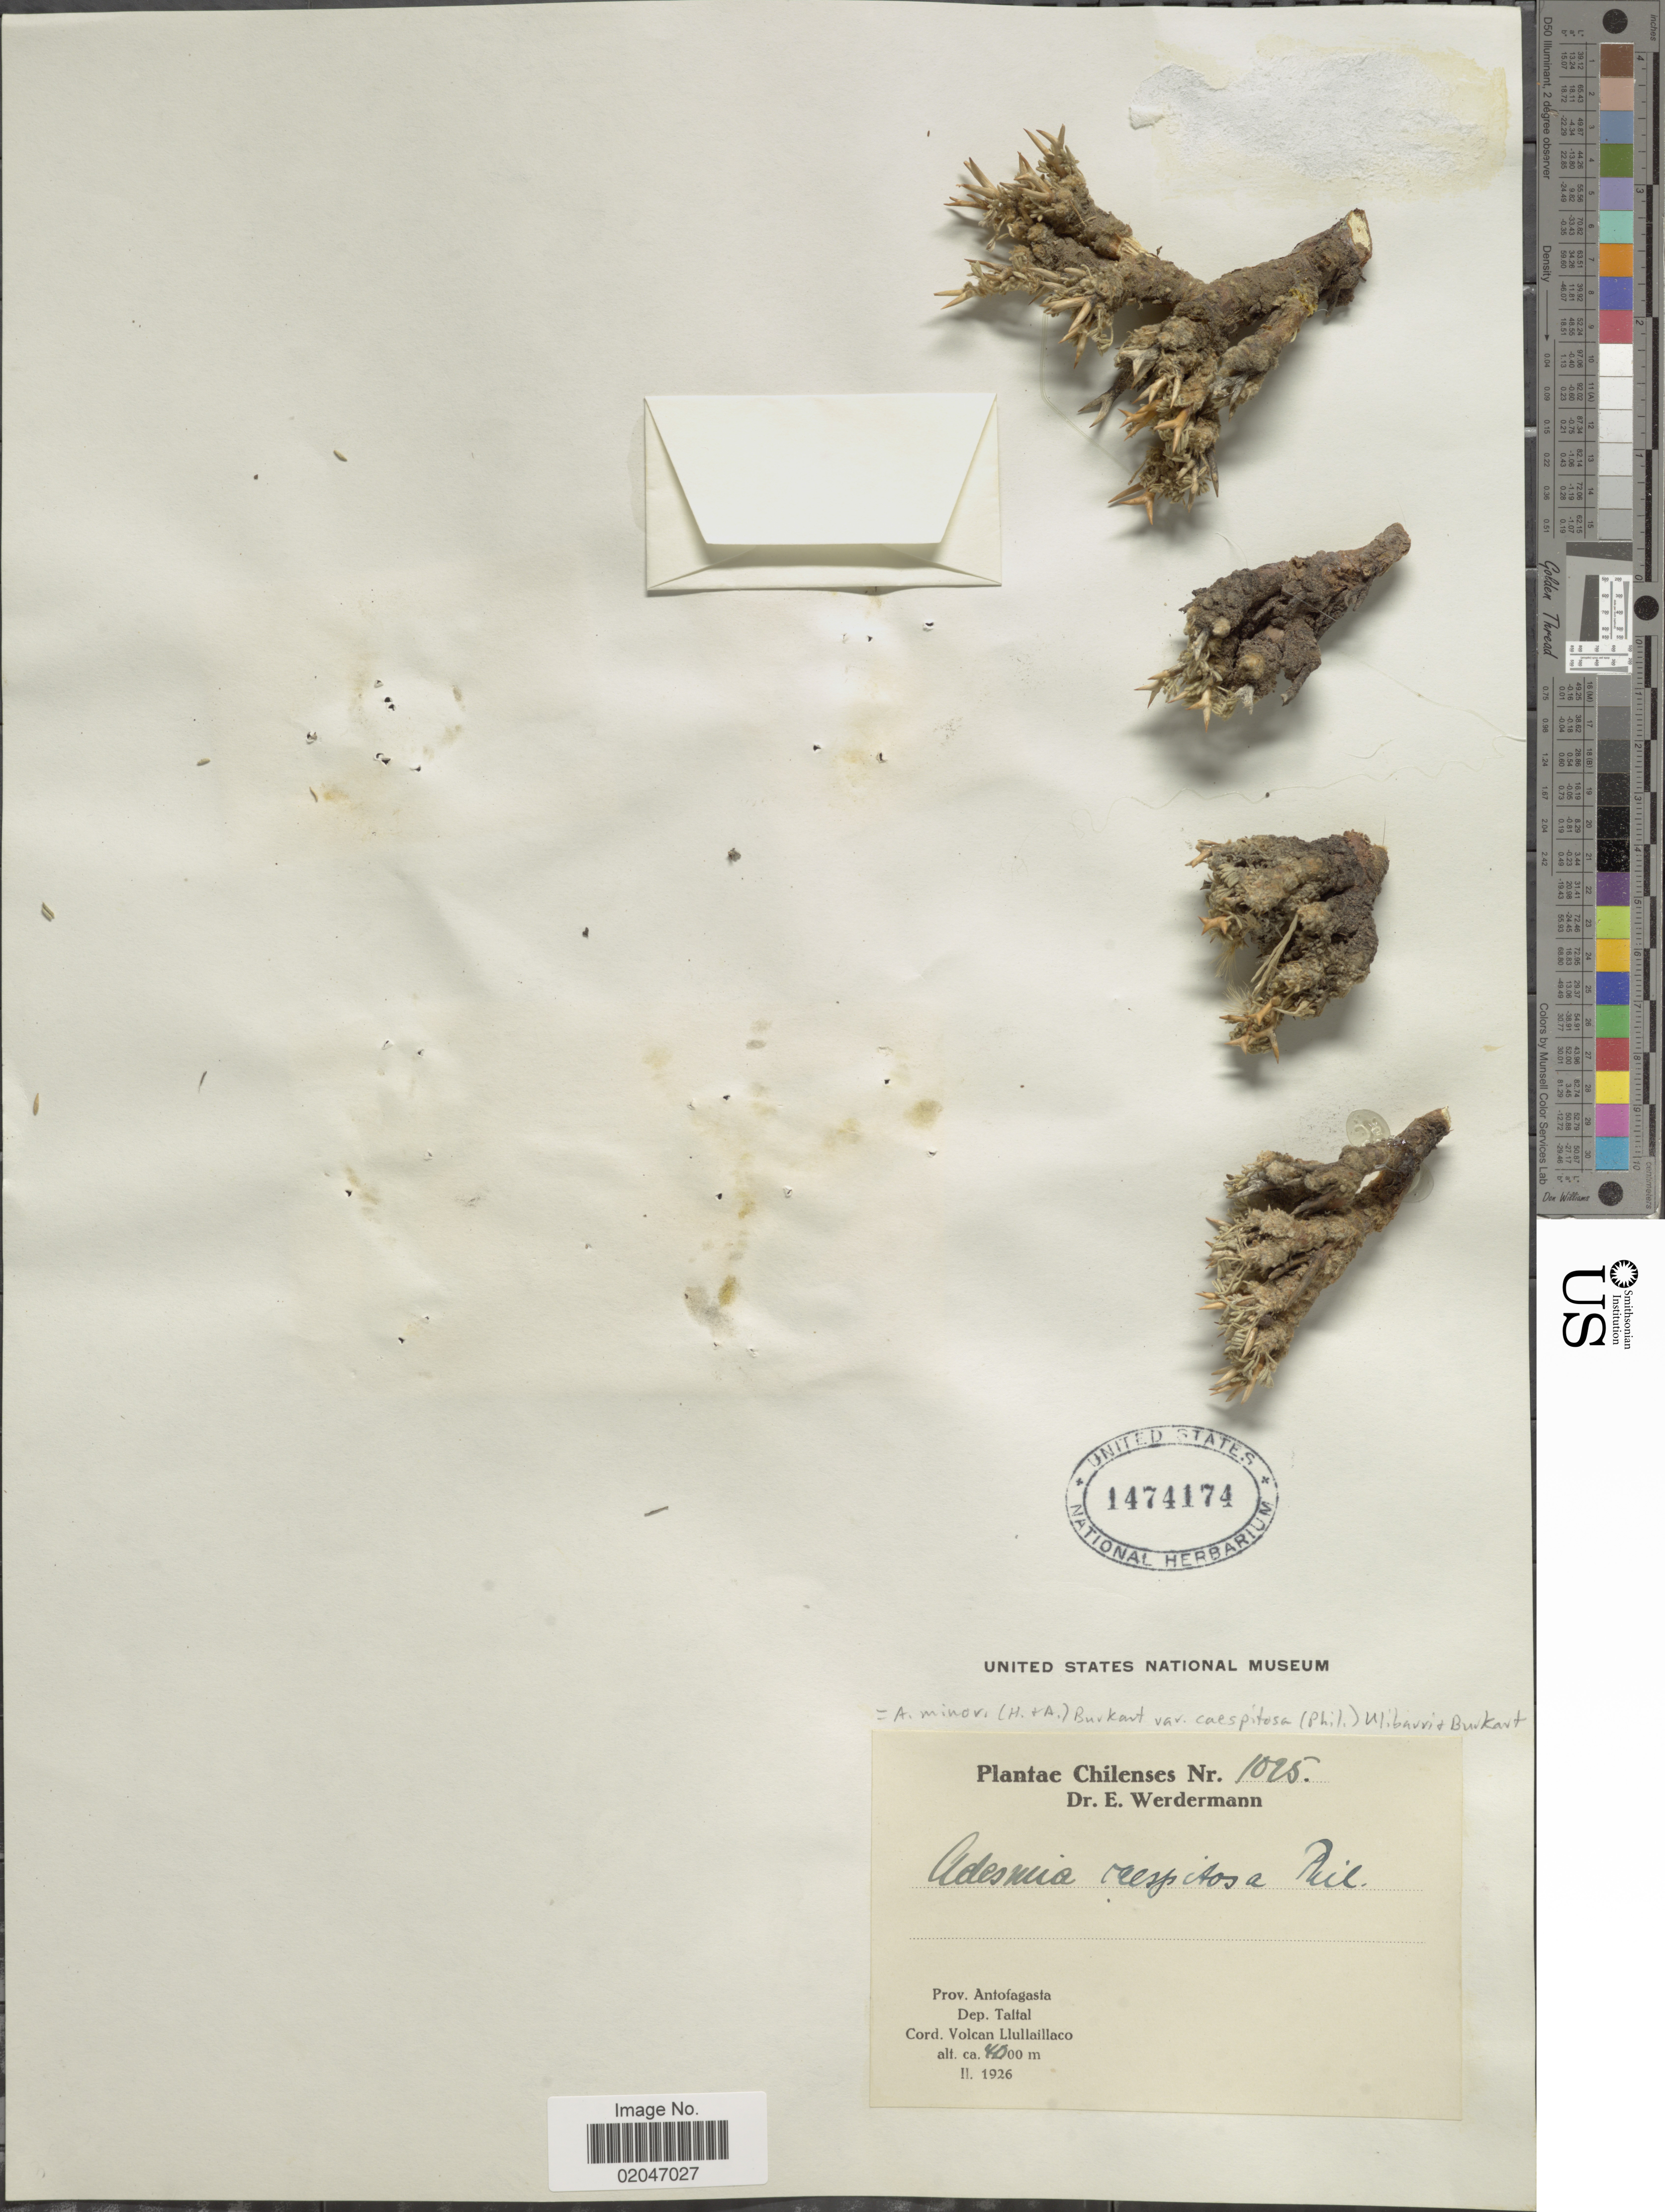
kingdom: Plantae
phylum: Tracheophyta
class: Magnoliopsida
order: Fabales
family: Fabaceae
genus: Adesmia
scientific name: Adesmia minor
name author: (Hook. & Arn.) Burkart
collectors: E. Werdermann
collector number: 1025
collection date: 1926-02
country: Chile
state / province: Antofagasta (II)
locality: Dep. Taltal, Cord. Volcan Llullaillaco.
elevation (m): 4000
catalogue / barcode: US 1474174